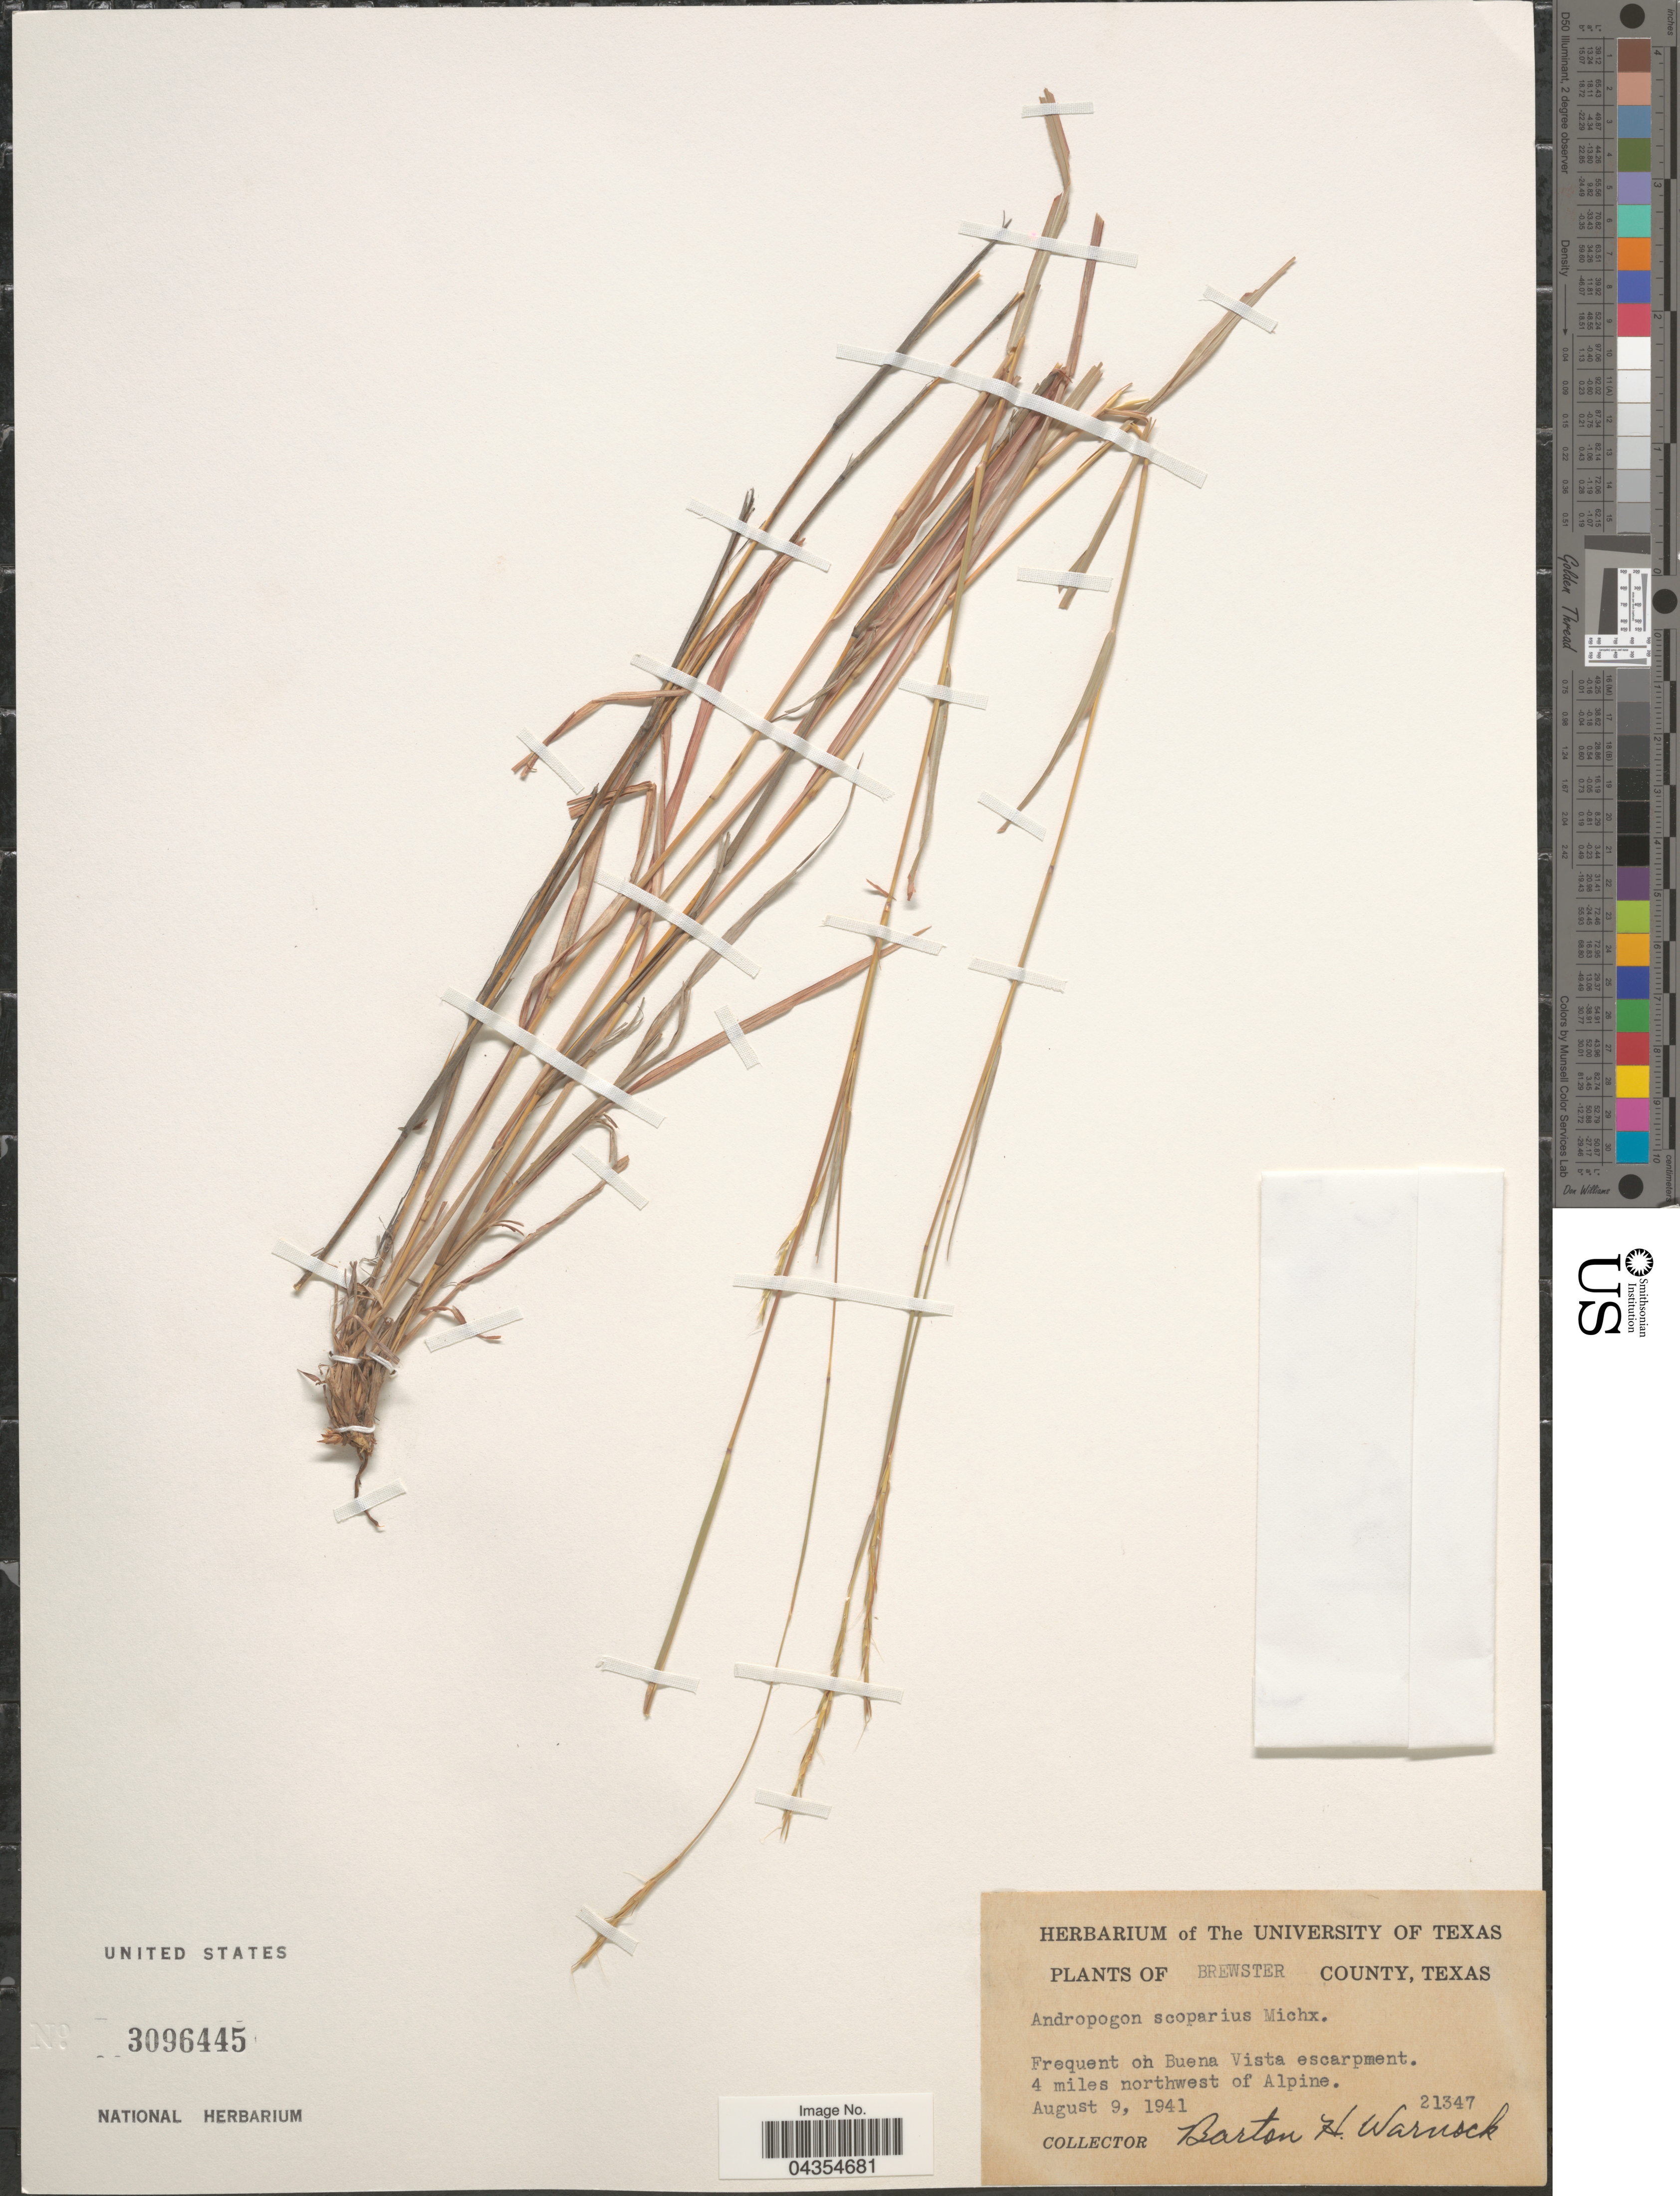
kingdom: Plantae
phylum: Tracheophyta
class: Liliopsida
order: Poales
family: Poaceae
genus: Schizachyrium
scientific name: Schizachyrium scoparium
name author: (Michx.) Nash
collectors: B. H. Warnock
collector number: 21347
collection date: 1941-08-09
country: United States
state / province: Texas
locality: Brewster County. Frequent on Buena Vista escarpment. 4 miles northwest of Alpine.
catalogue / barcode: US 3096445